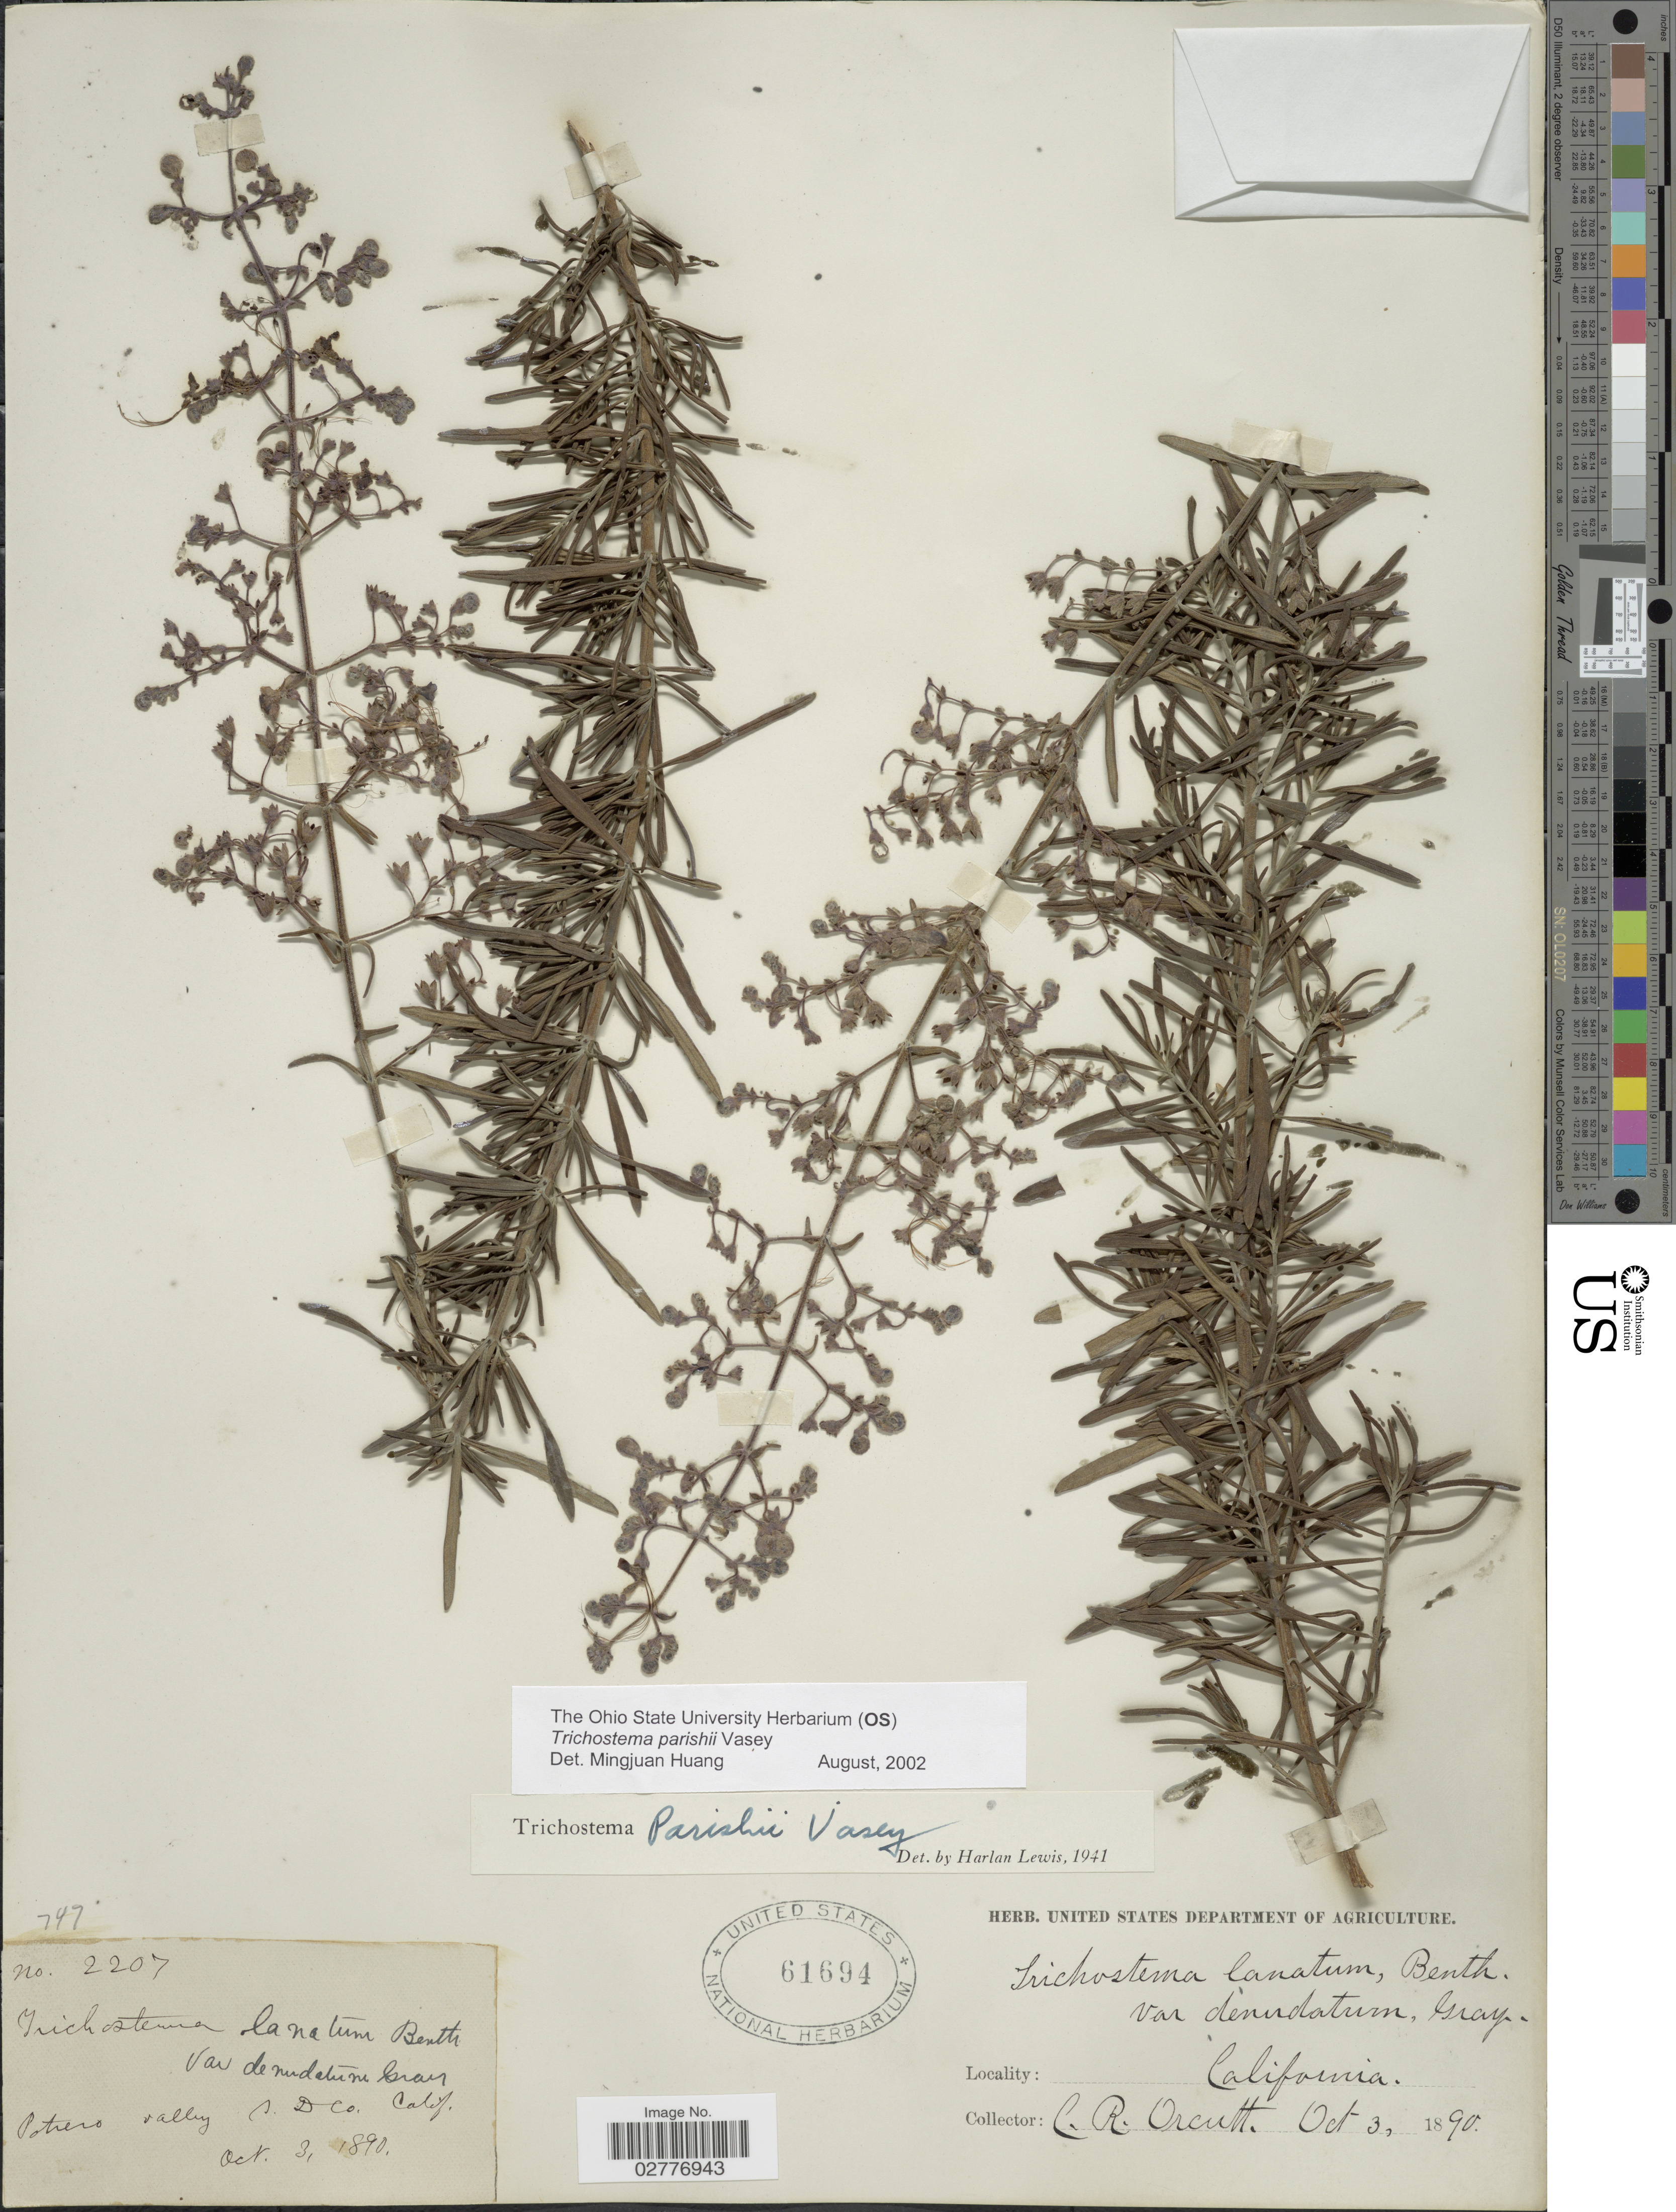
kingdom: Plantae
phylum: Tracheophyta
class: Magnoliopsida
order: Lamiales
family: Lamiaceae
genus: Trichostema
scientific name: Trichostema parishii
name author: Vasey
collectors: C. R. Orcutt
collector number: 2207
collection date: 1890-10-03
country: United States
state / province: California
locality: Potrero valley S.D. Co. Calif.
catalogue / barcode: US 61694